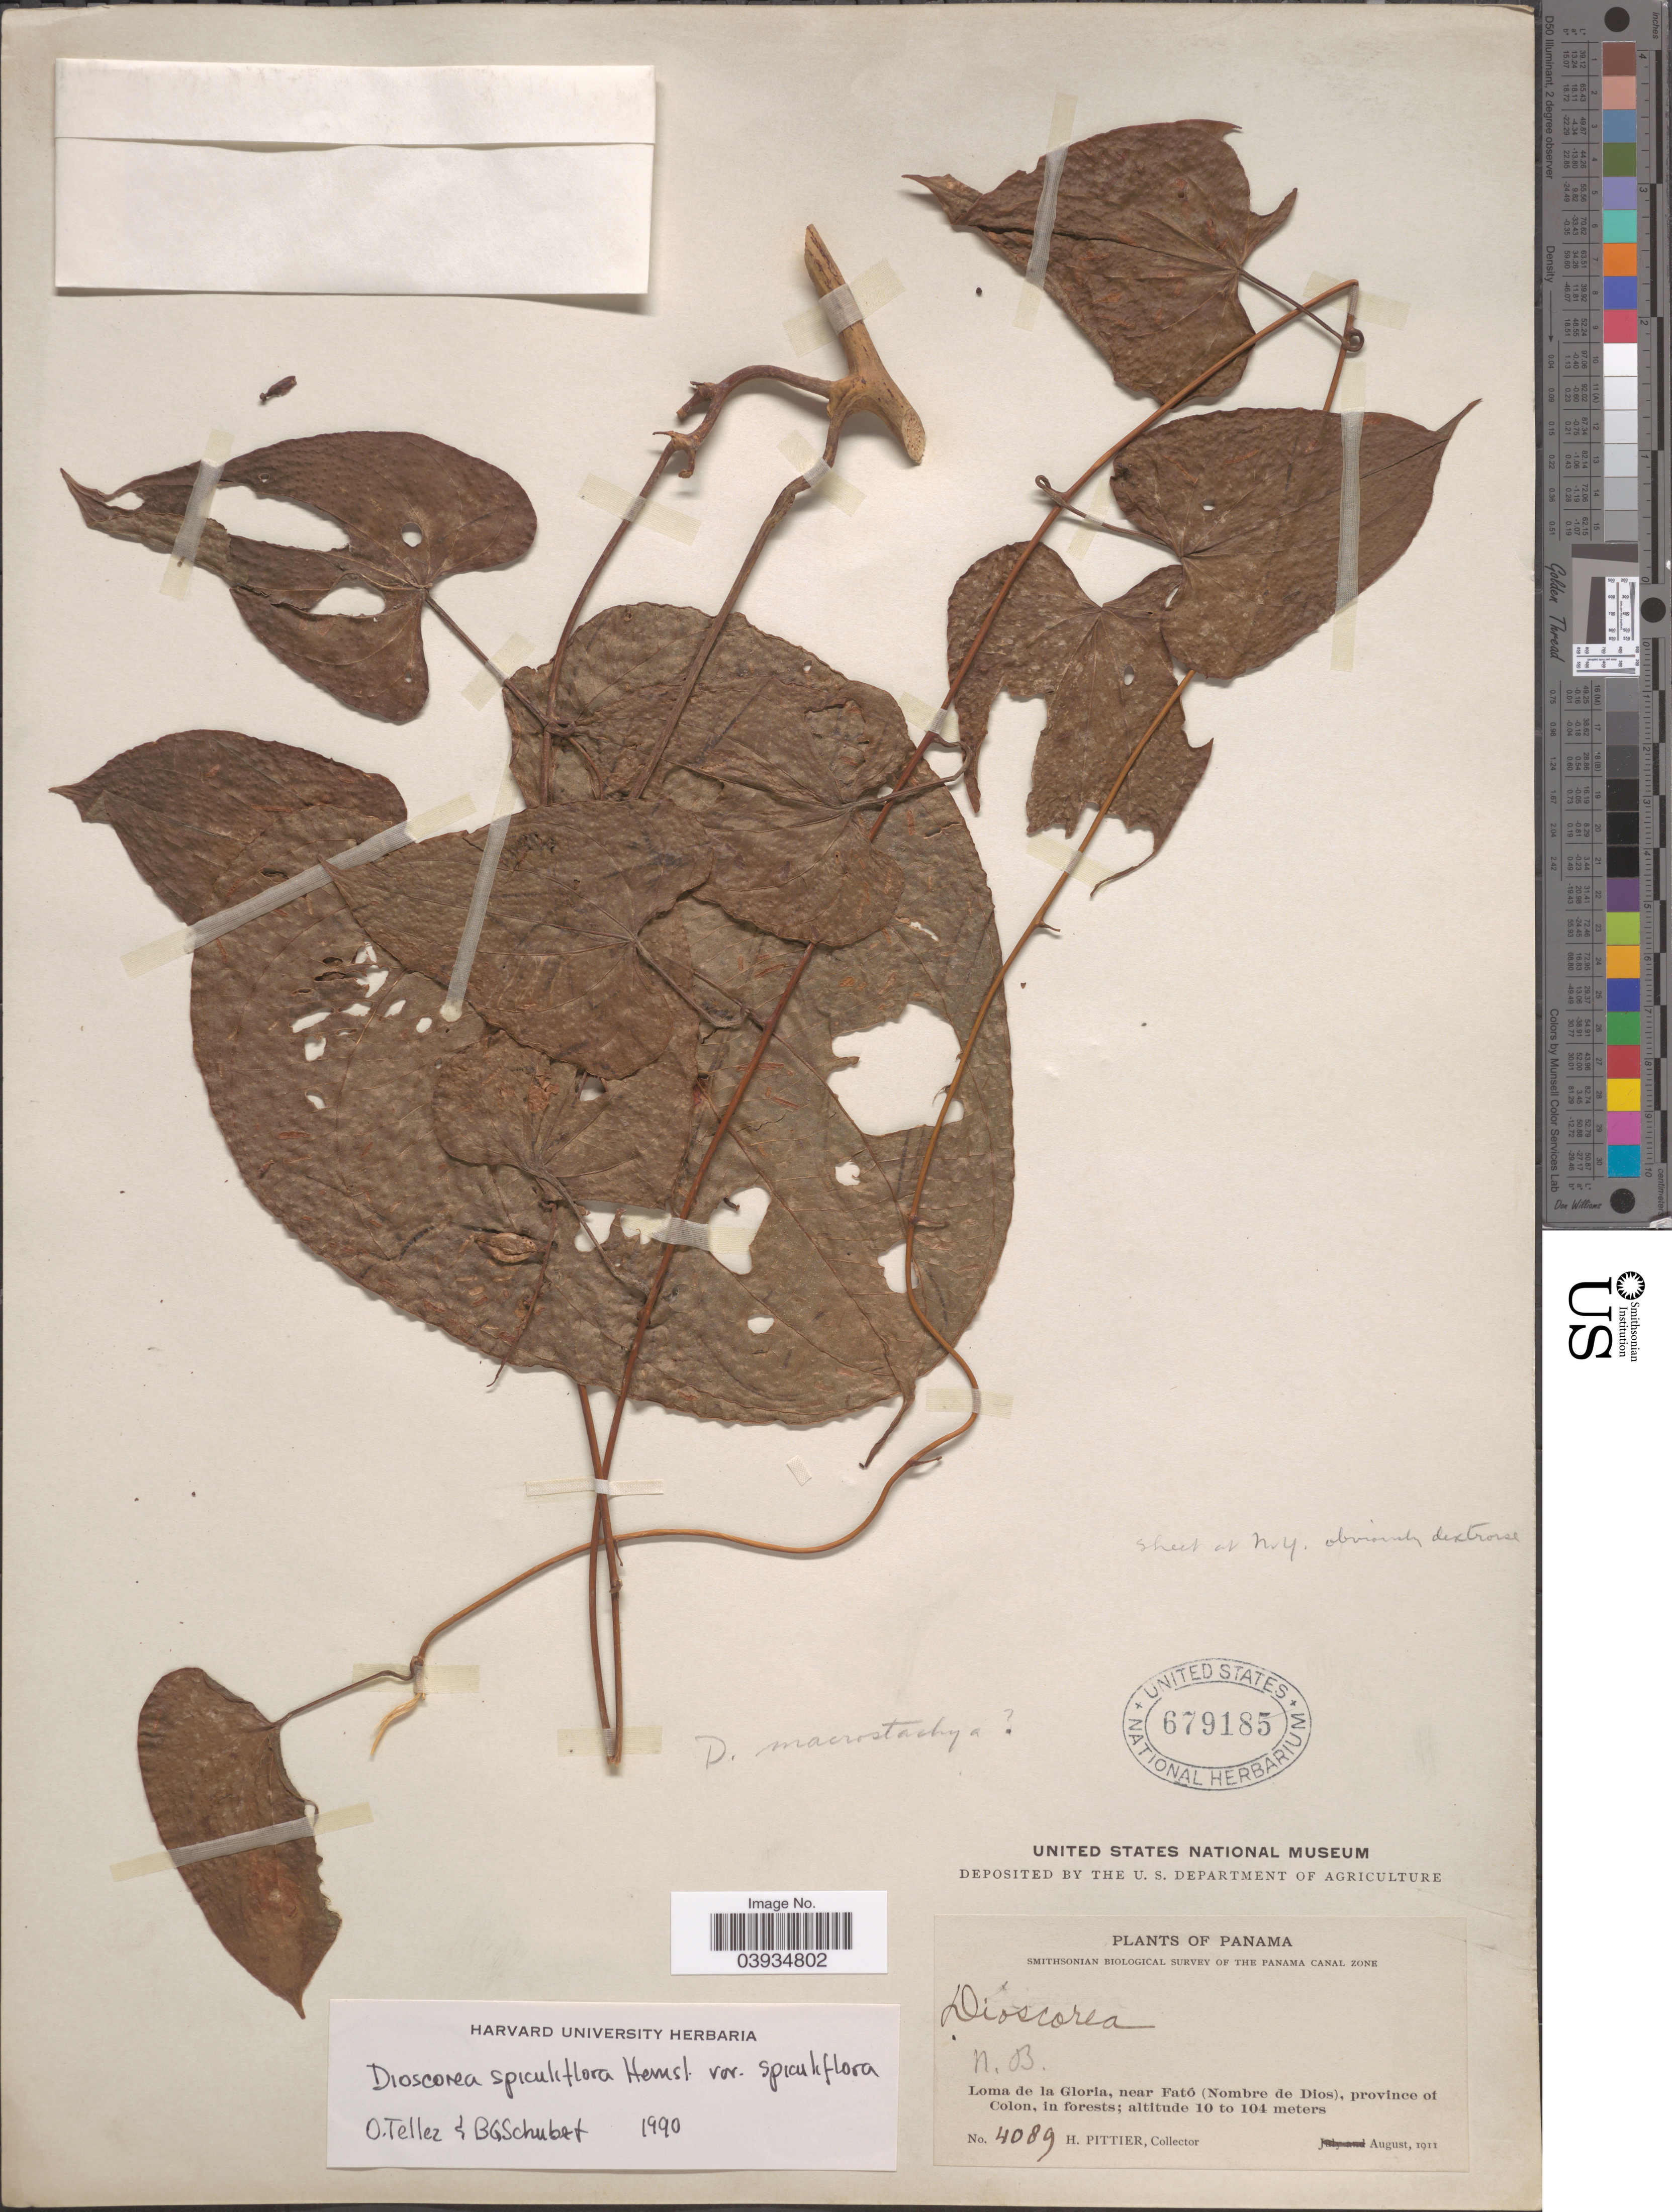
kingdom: Plantae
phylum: Tracheophyta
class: Liliopsida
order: Dioscoreales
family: Dioscoreaceae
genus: Dioscorea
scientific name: Dioscorea spiculiflora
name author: Hemsl.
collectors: H. F. Pittier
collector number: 4089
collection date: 1911-08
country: Panama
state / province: Colón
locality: Loma de la Gloria, near Fató (Nombre de Dios).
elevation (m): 10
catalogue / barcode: US 679185